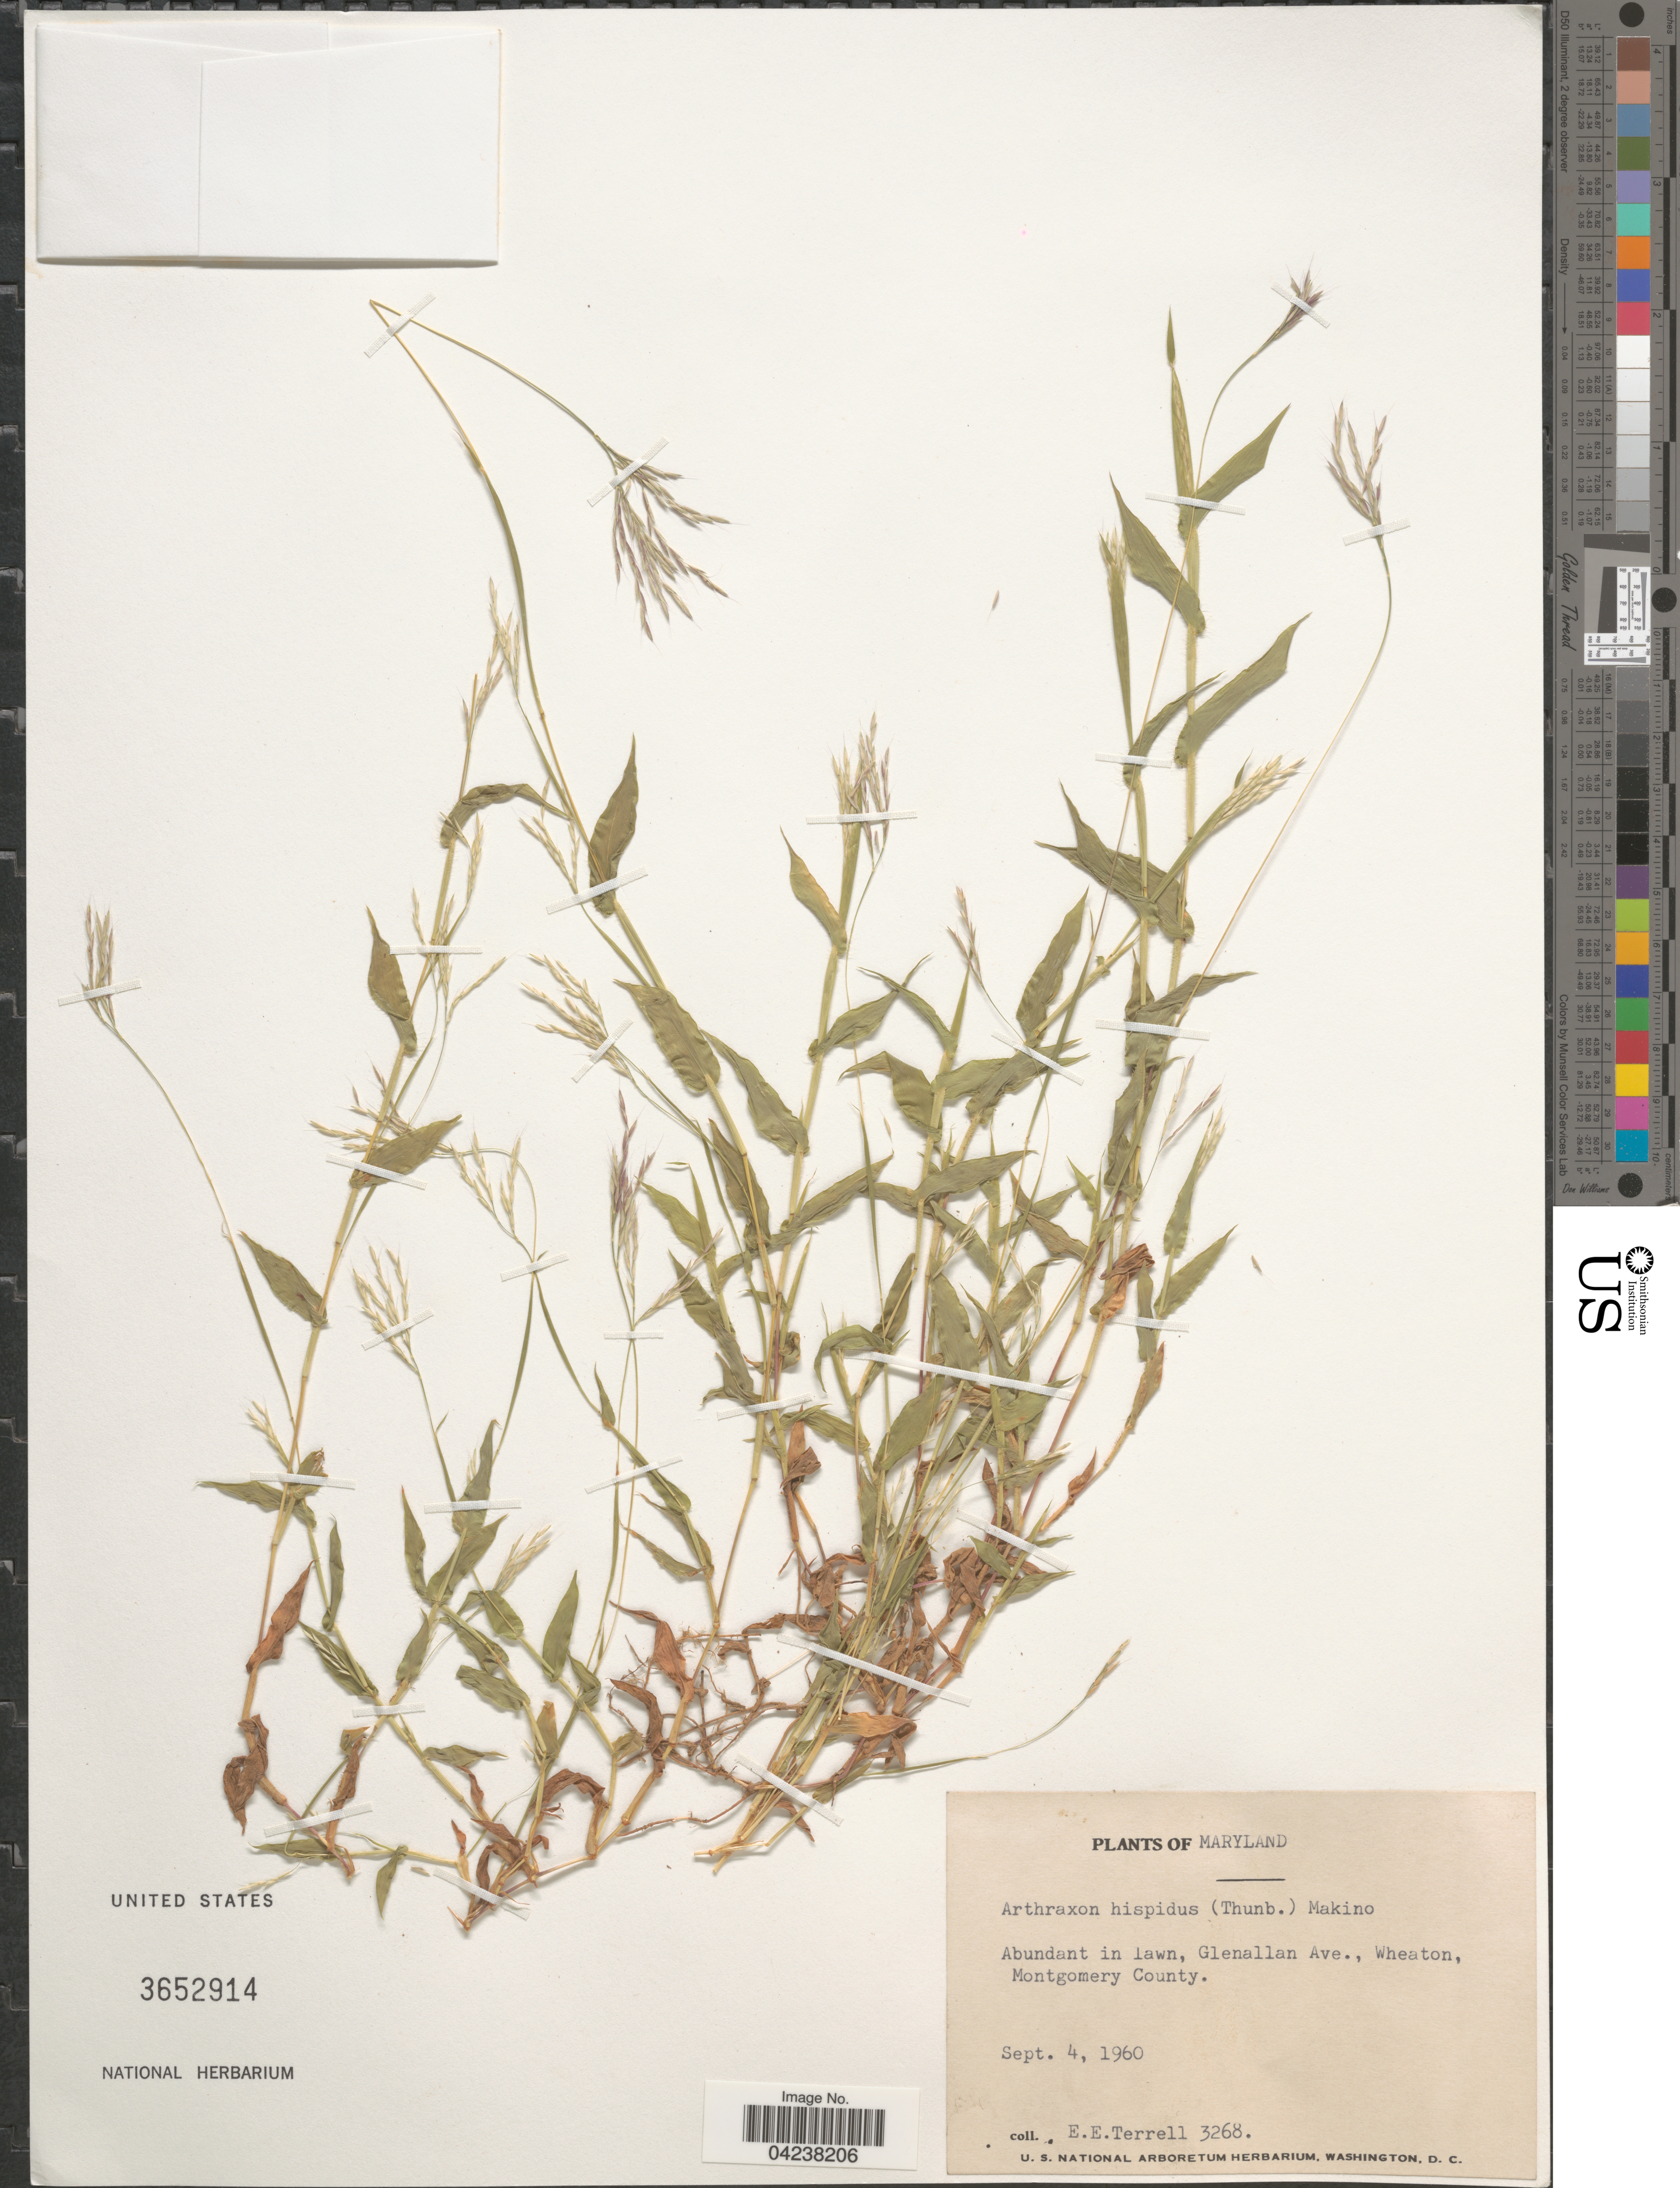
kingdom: Plantae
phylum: Tracheophyta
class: Liliopsida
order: Poales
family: Poaceae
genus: Arthraxon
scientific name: Arthraxon hispidus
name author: (Thunb.) Makino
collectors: E. E. Terrell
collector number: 3268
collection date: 1960-09-04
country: United States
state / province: Maryland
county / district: Montgomery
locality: Abundant in lawn, Glenallan Ave., Wheaton, Montgomery County.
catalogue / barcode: US 3652914